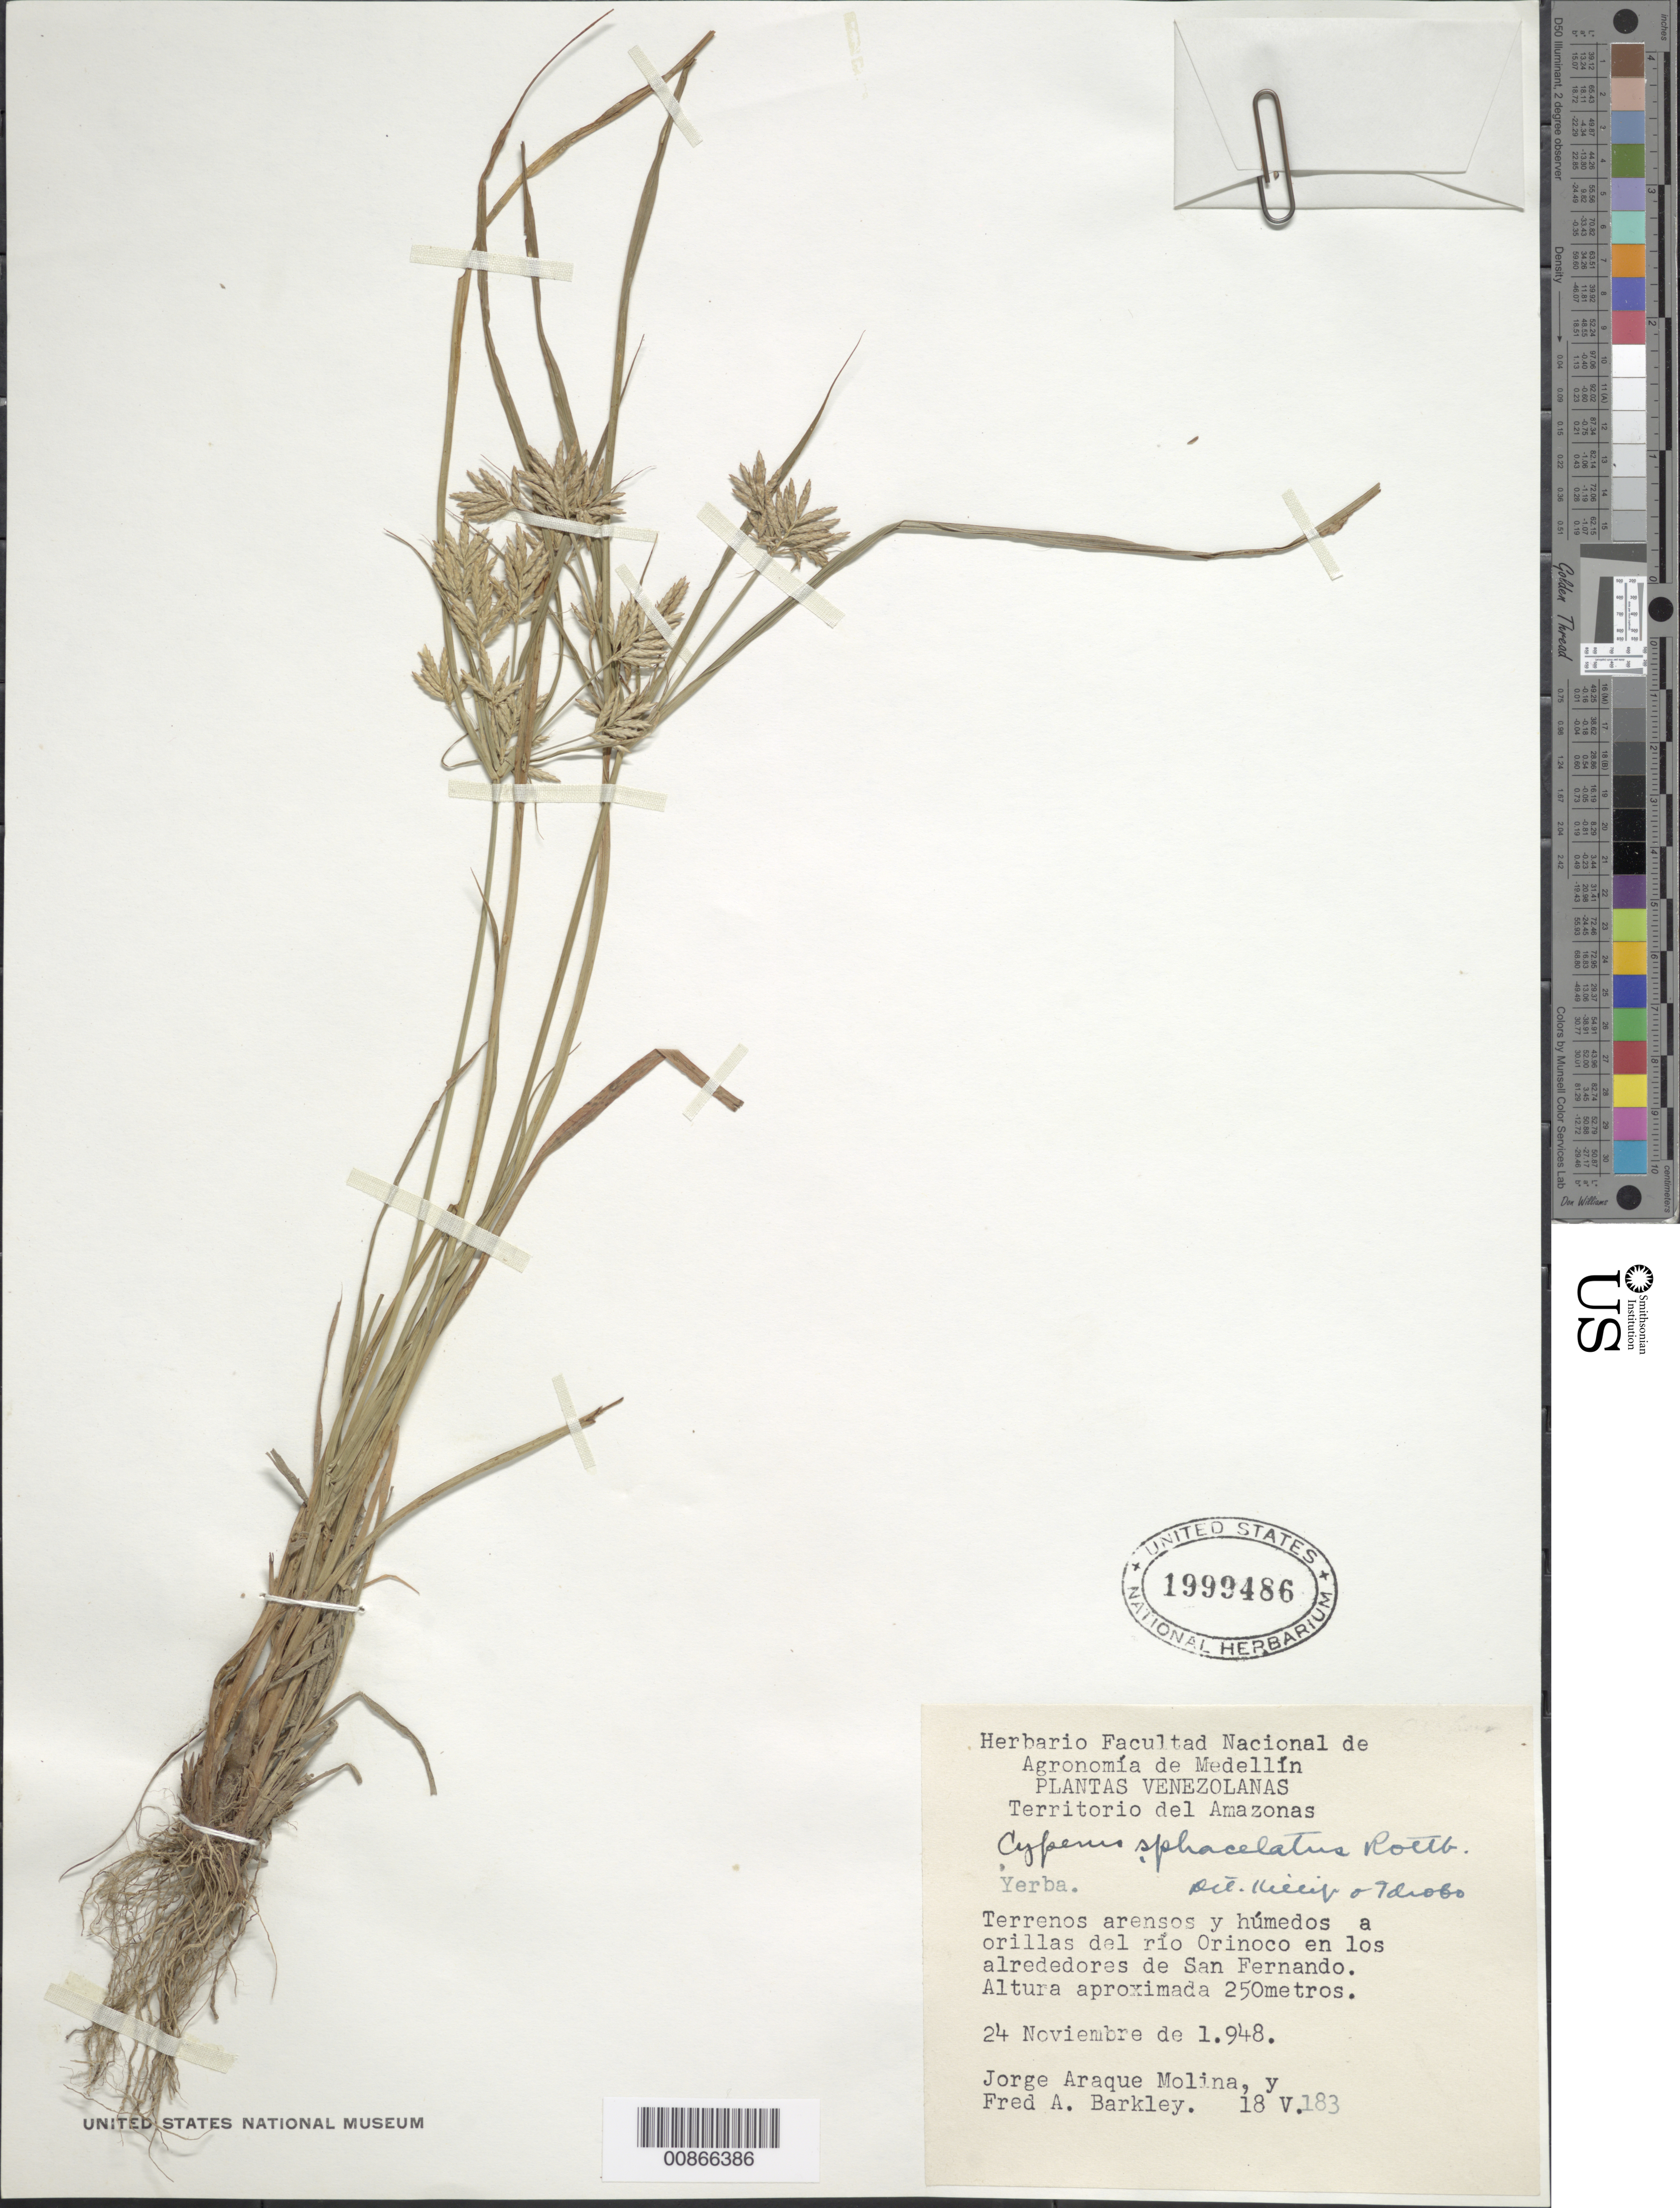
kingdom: Plantae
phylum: Tracheophyta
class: Liliopsida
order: Poales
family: Cyperaceae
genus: Cyperus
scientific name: Cyperus sphacelatus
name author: Rottb.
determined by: Killip, Ellsworth P.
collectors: J. A. Molina & F. A. Barkley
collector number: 18v 183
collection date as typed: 24-Nov-48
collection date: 1948-11-24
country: Venezuela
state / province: Amazonas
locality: Río Orinoco en los alrededores de San Fernando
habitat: Terrenos arenosos y húmedos a orillas del río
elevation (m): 250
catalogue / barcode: US 1999486